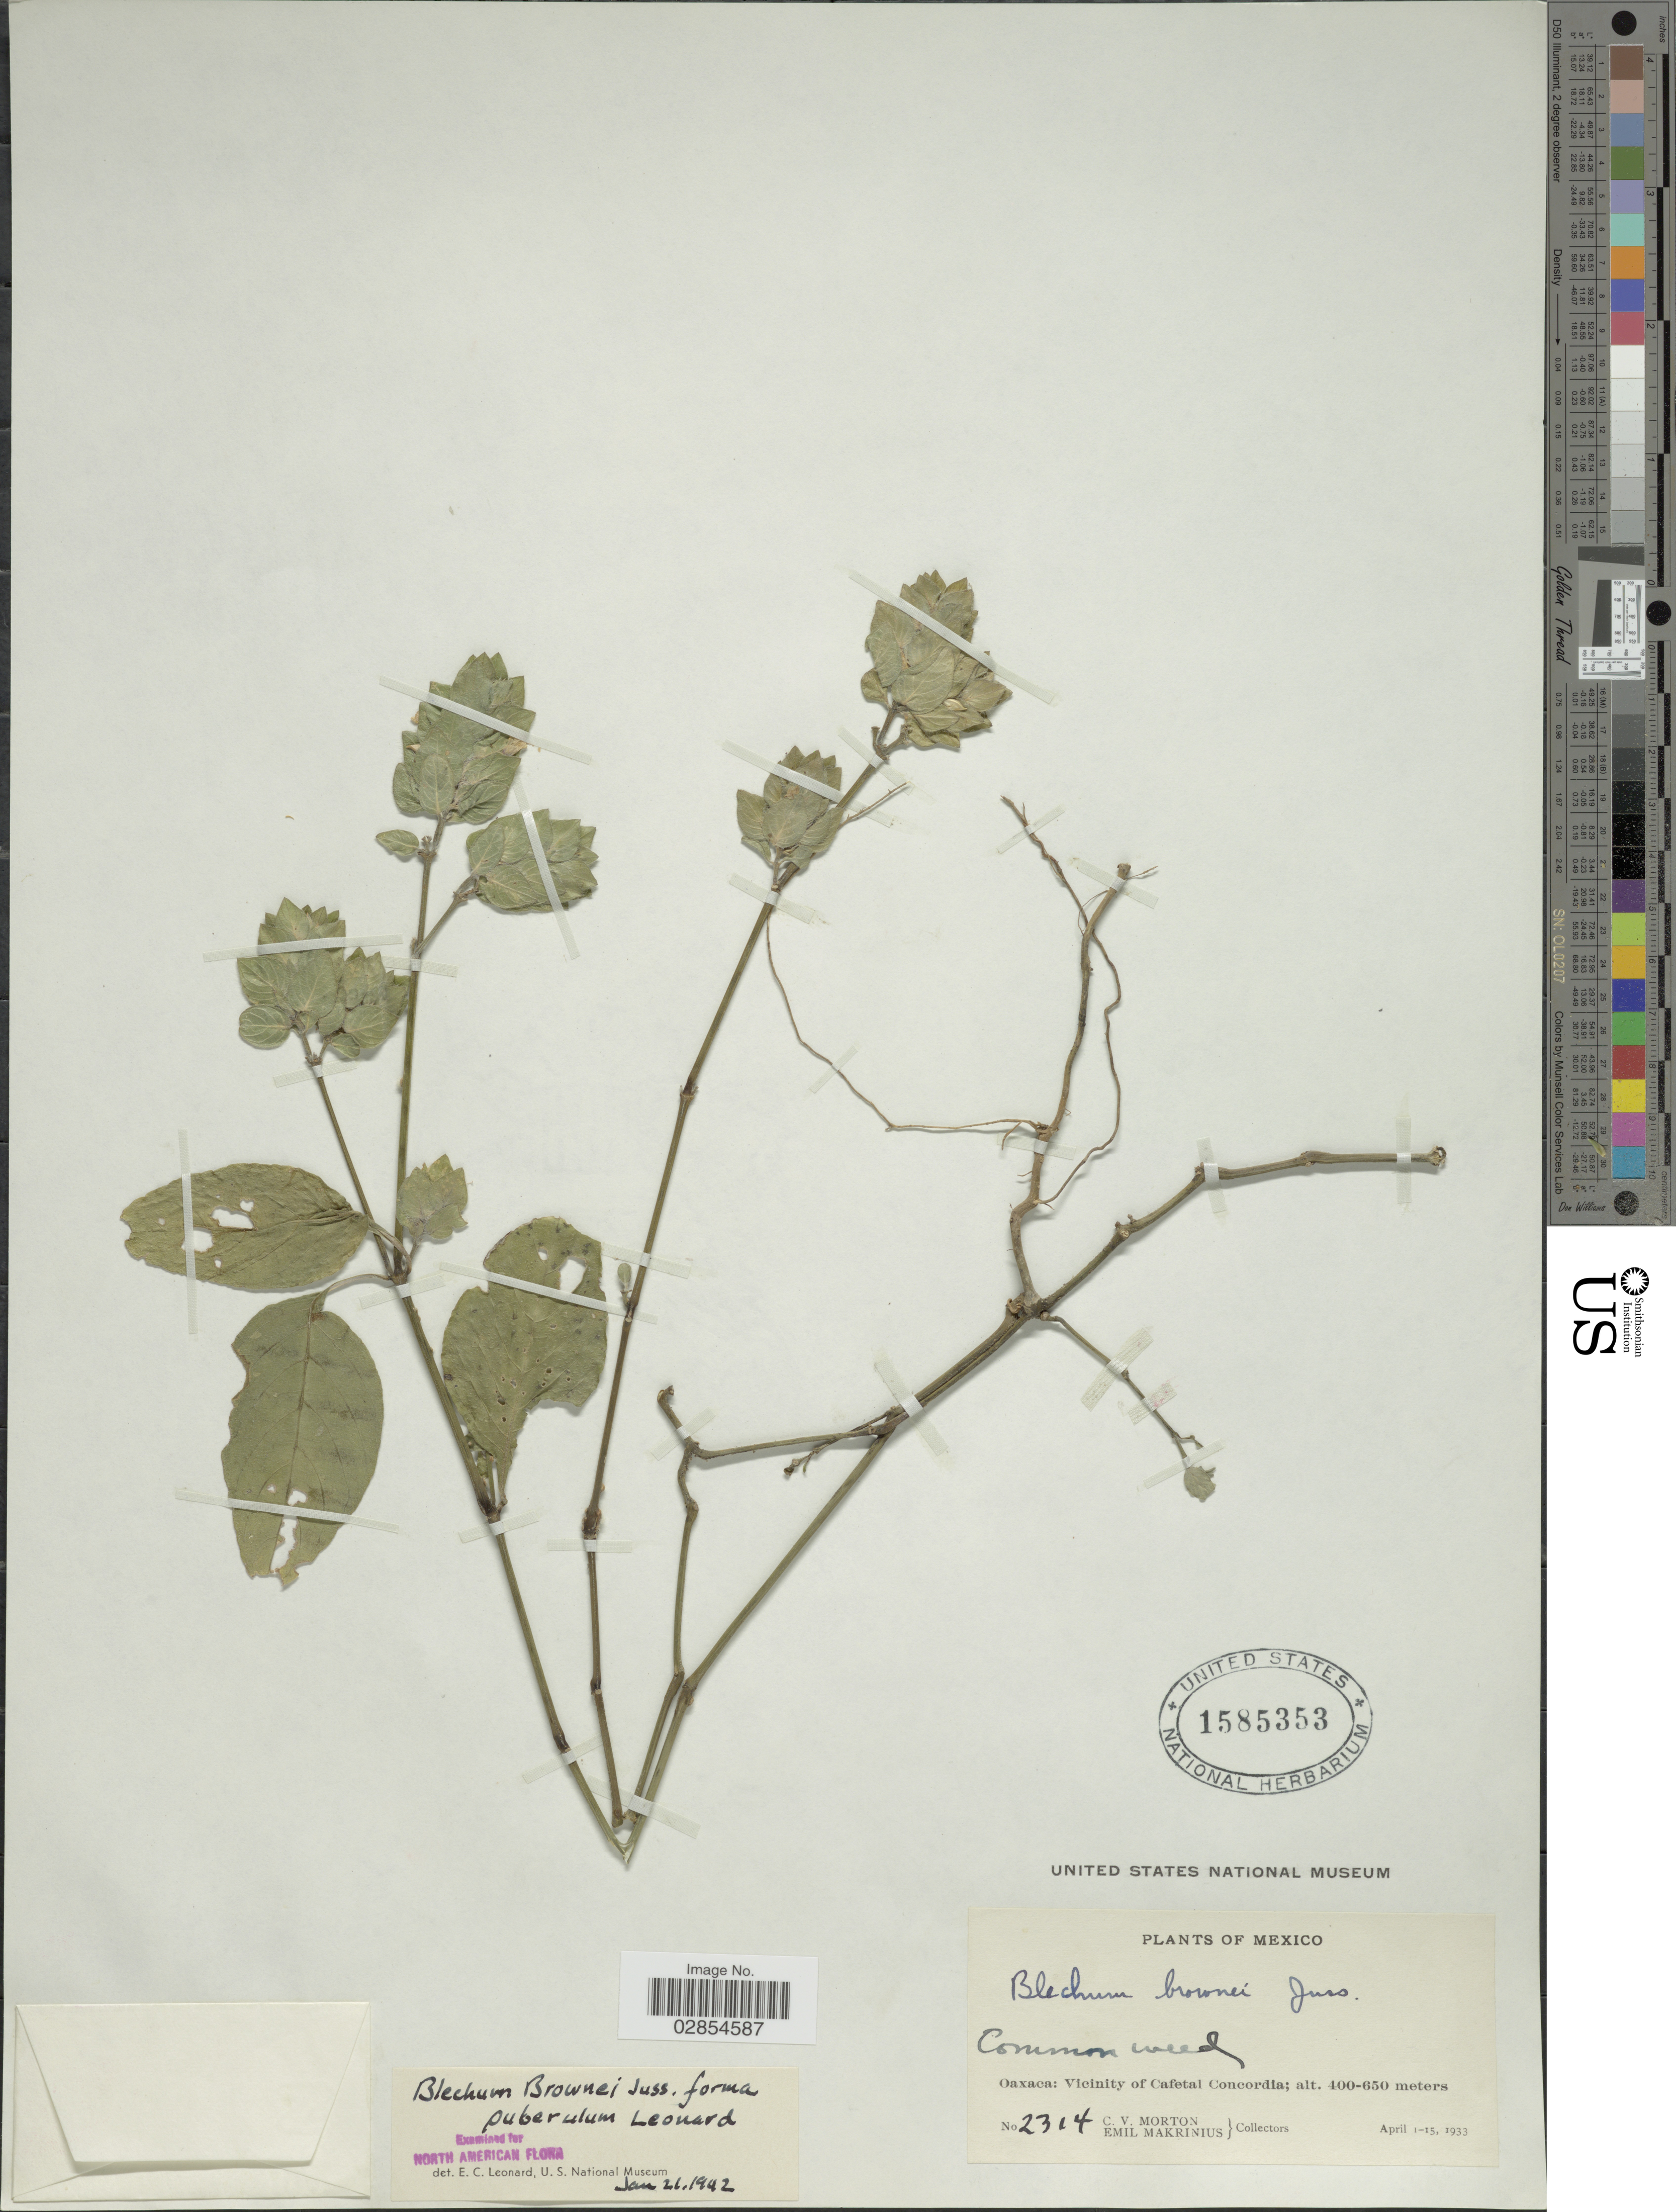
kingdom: Plantae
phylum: Tracheophyta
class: Magnoliopsida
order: Lamiales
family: Acanthaceae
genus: Blechum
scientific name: Blechum pyramidatum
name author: (Lam.) Urb.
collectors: C. V. Morton & E. Makrinius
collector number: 2314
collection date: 1933-04-01/1933-04-15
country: Mexico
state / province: Oaxaca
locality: Oaxaca: Vicinity of Cafetal Concordia.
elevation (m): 400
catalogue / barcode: US 1585353